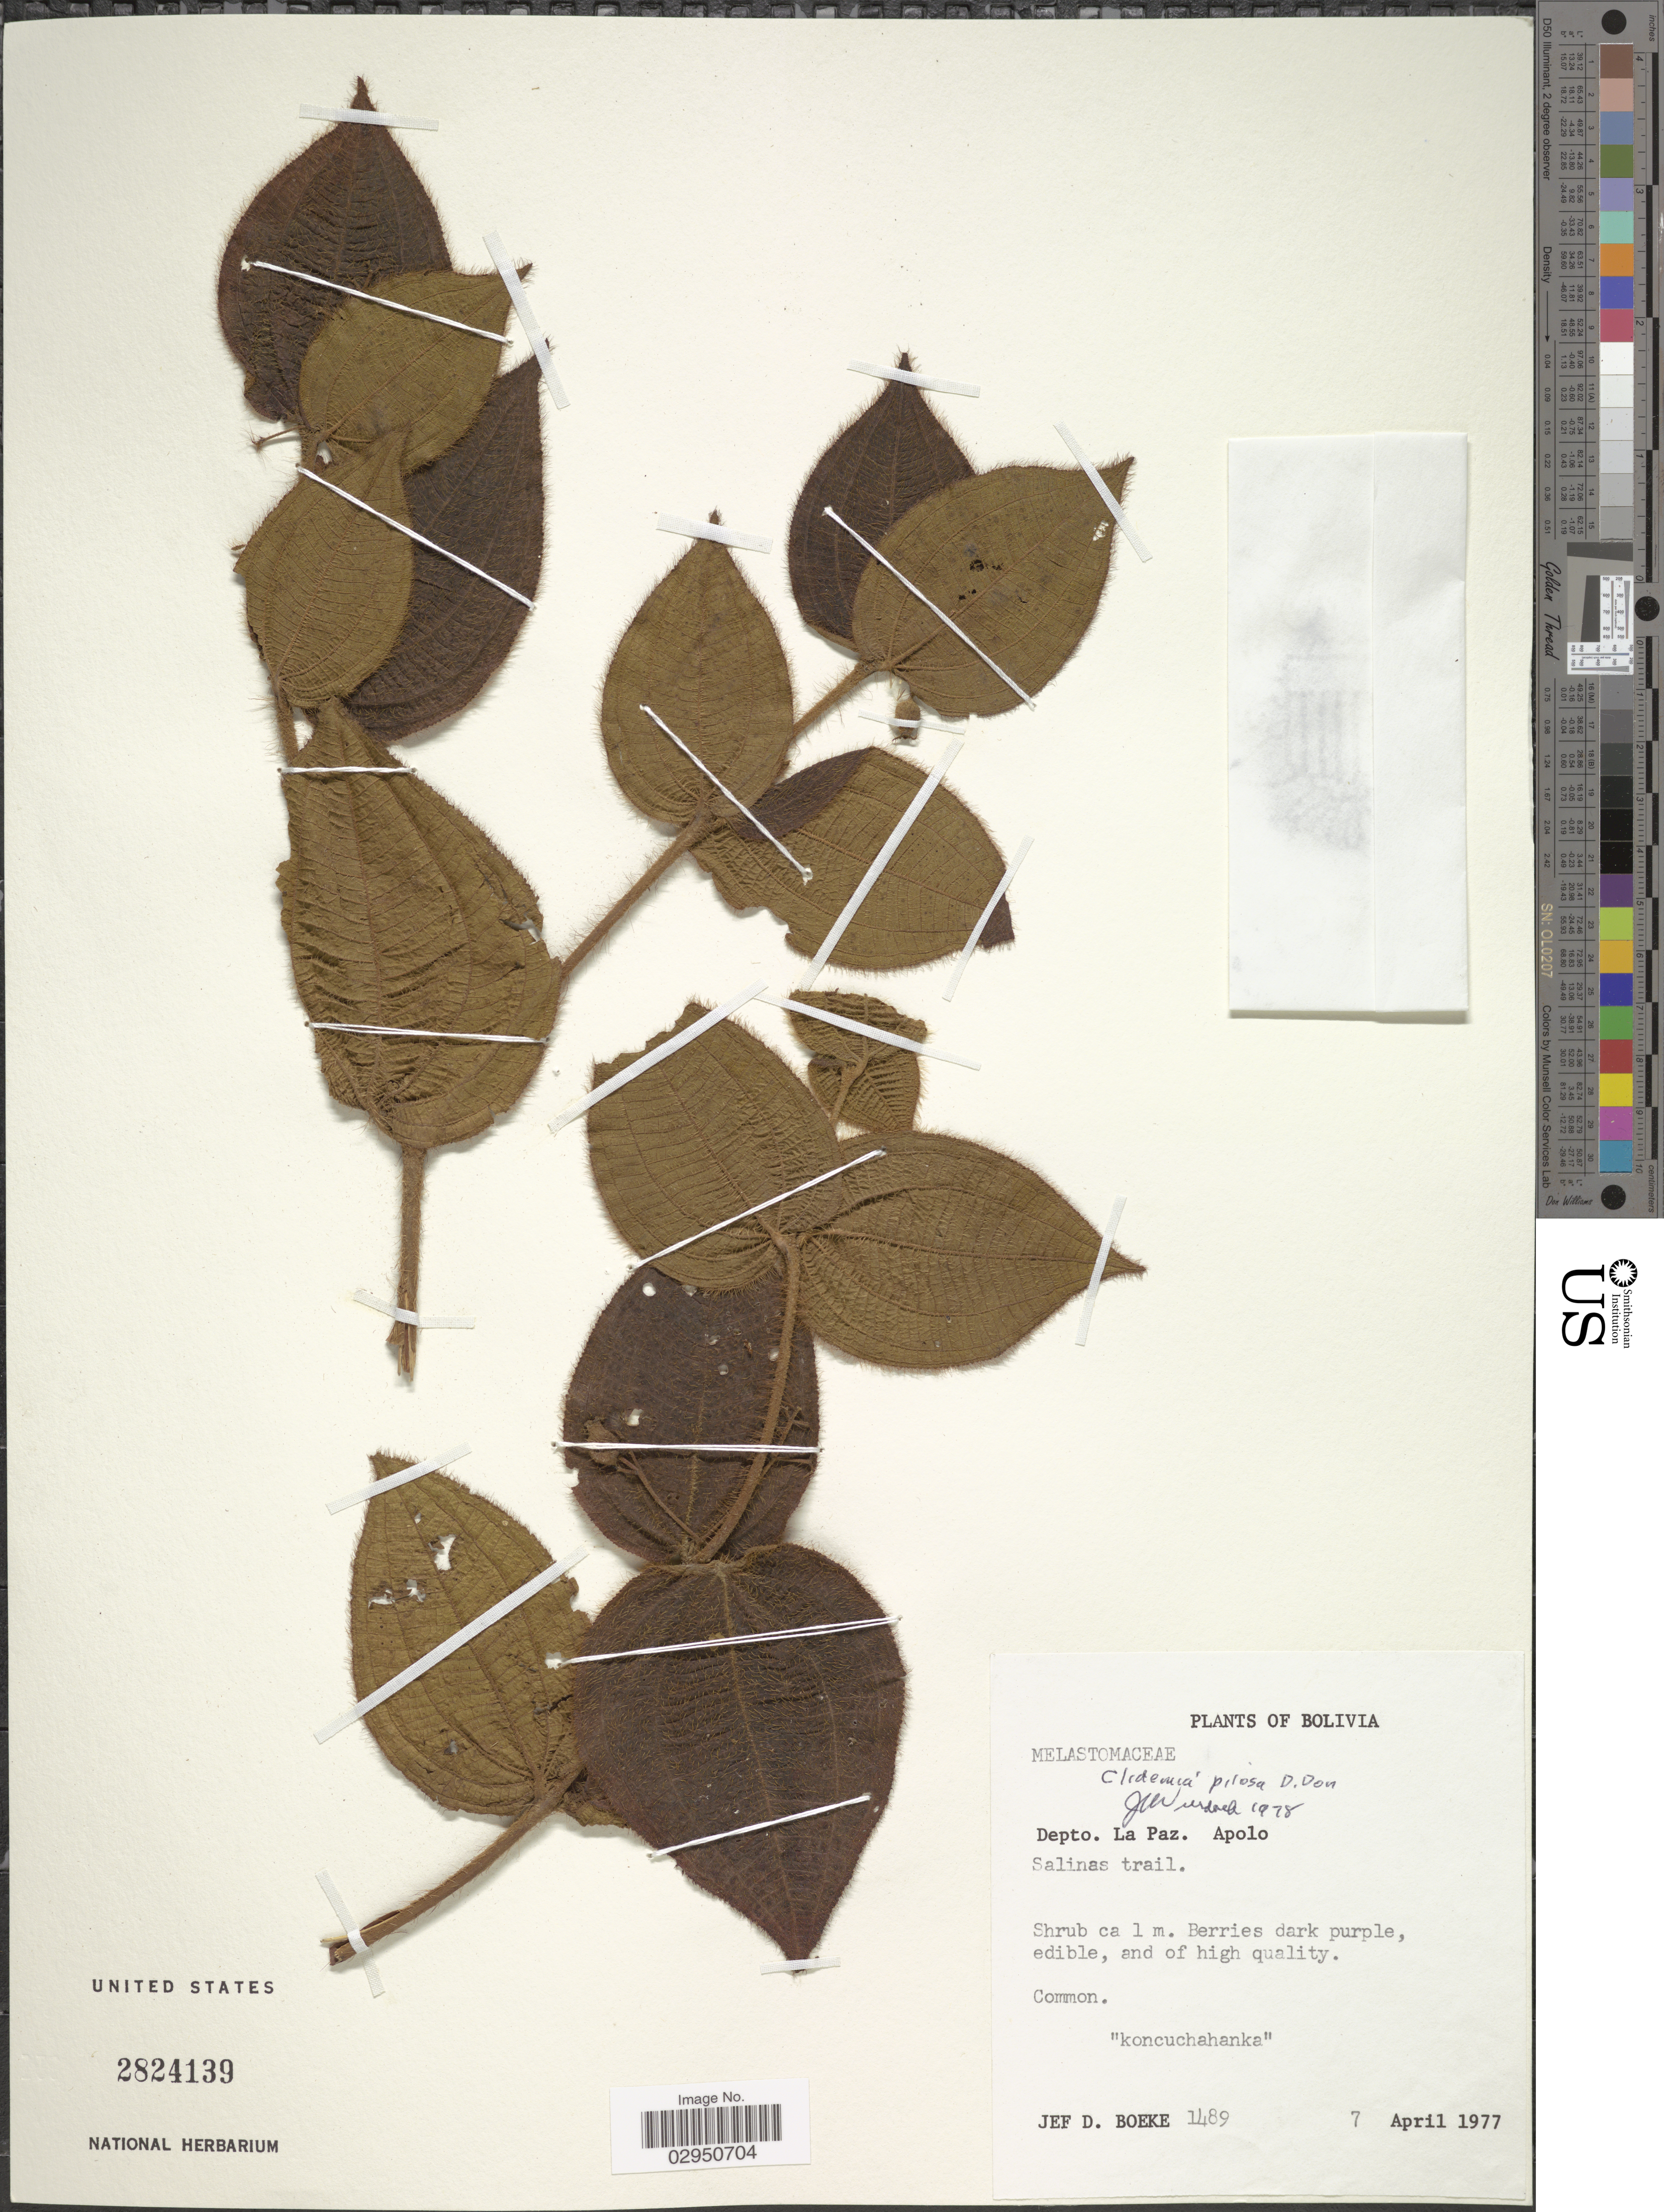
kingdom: Plantae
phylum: Tracheophyta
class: Magnoliopsida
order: Myrtales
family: Melastomataceae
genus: Clidemia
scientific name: Clidemia pilosa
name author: D. Don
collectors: J. Boeke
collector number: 1489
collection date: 1977-04-07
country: Bolivia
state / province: La Paz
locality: Depto. La Paz. Apolo. Salinas trail.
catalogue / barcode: US 2824139